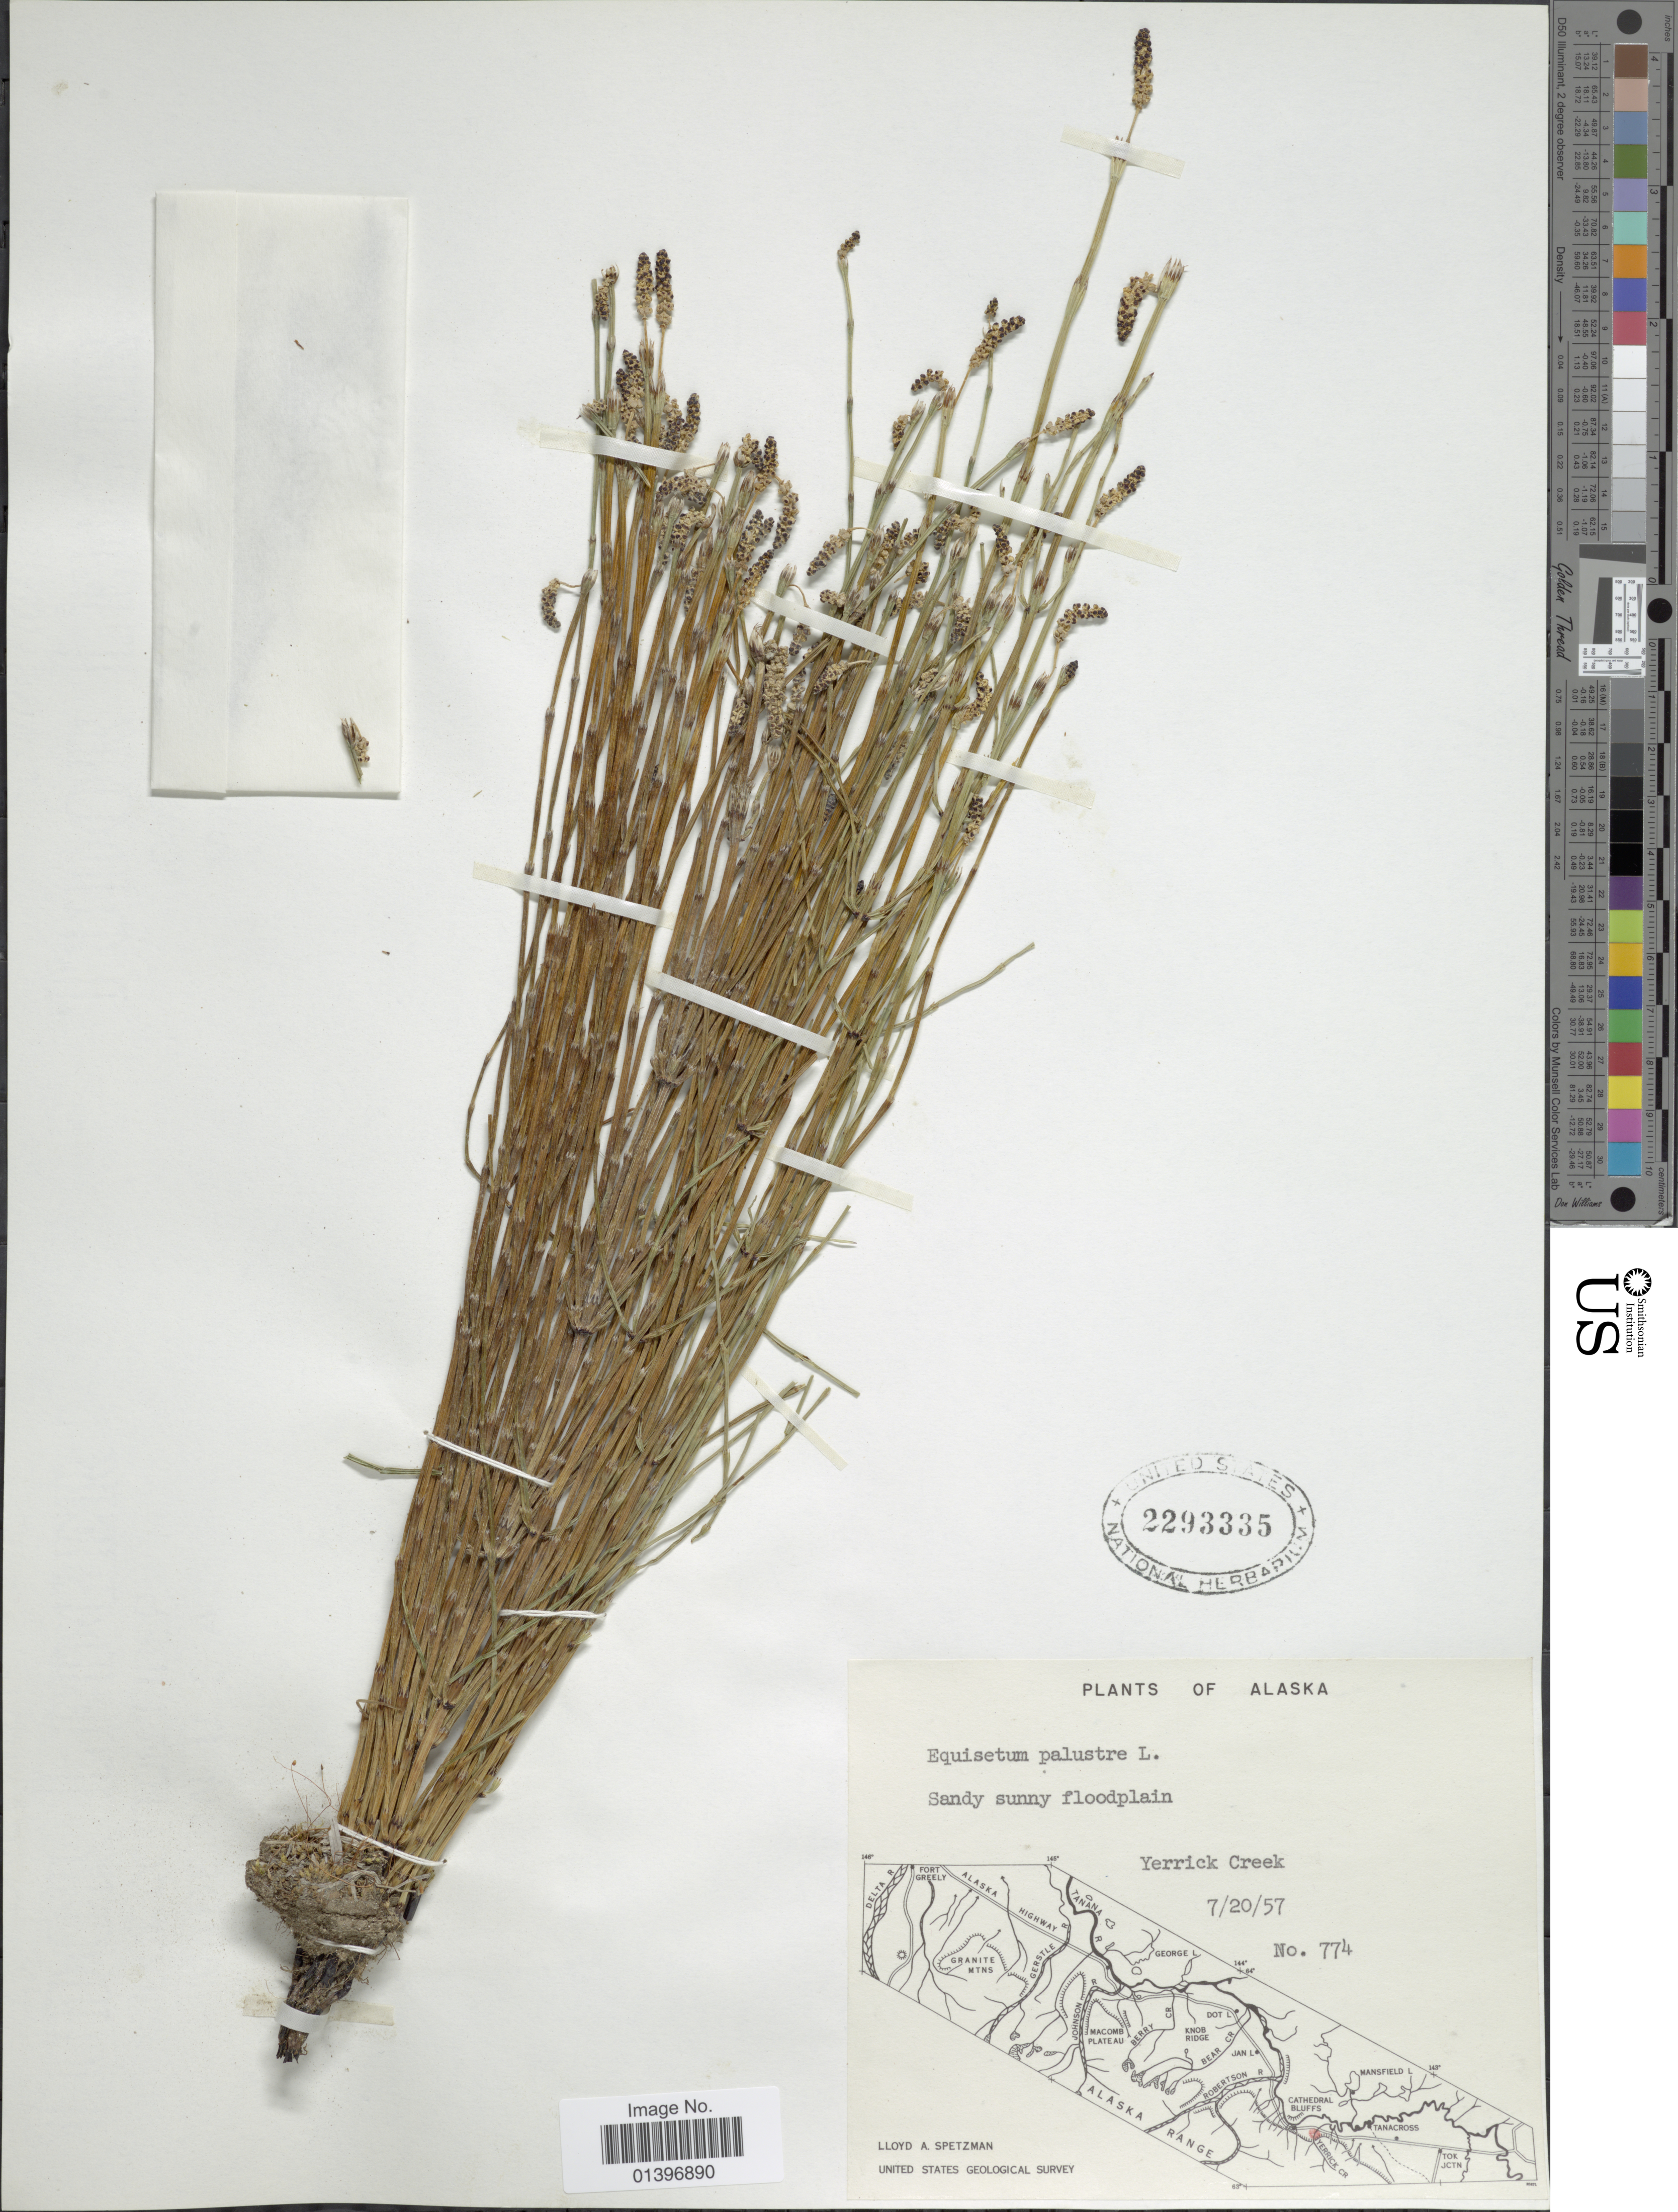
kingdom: Plantae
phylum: Tracheophyta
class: Polypodiopsida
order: Equisetales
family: Equisetaceae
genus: Equisetum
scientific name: Equisetum palustre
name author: L.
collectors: L. Spetzman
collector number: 774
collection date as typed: Transcribed d/m/y: 20/7/57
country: United States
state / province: Alaska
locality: Sandy sunny floodplain, Yerrick Creek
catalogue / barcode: US 2293335